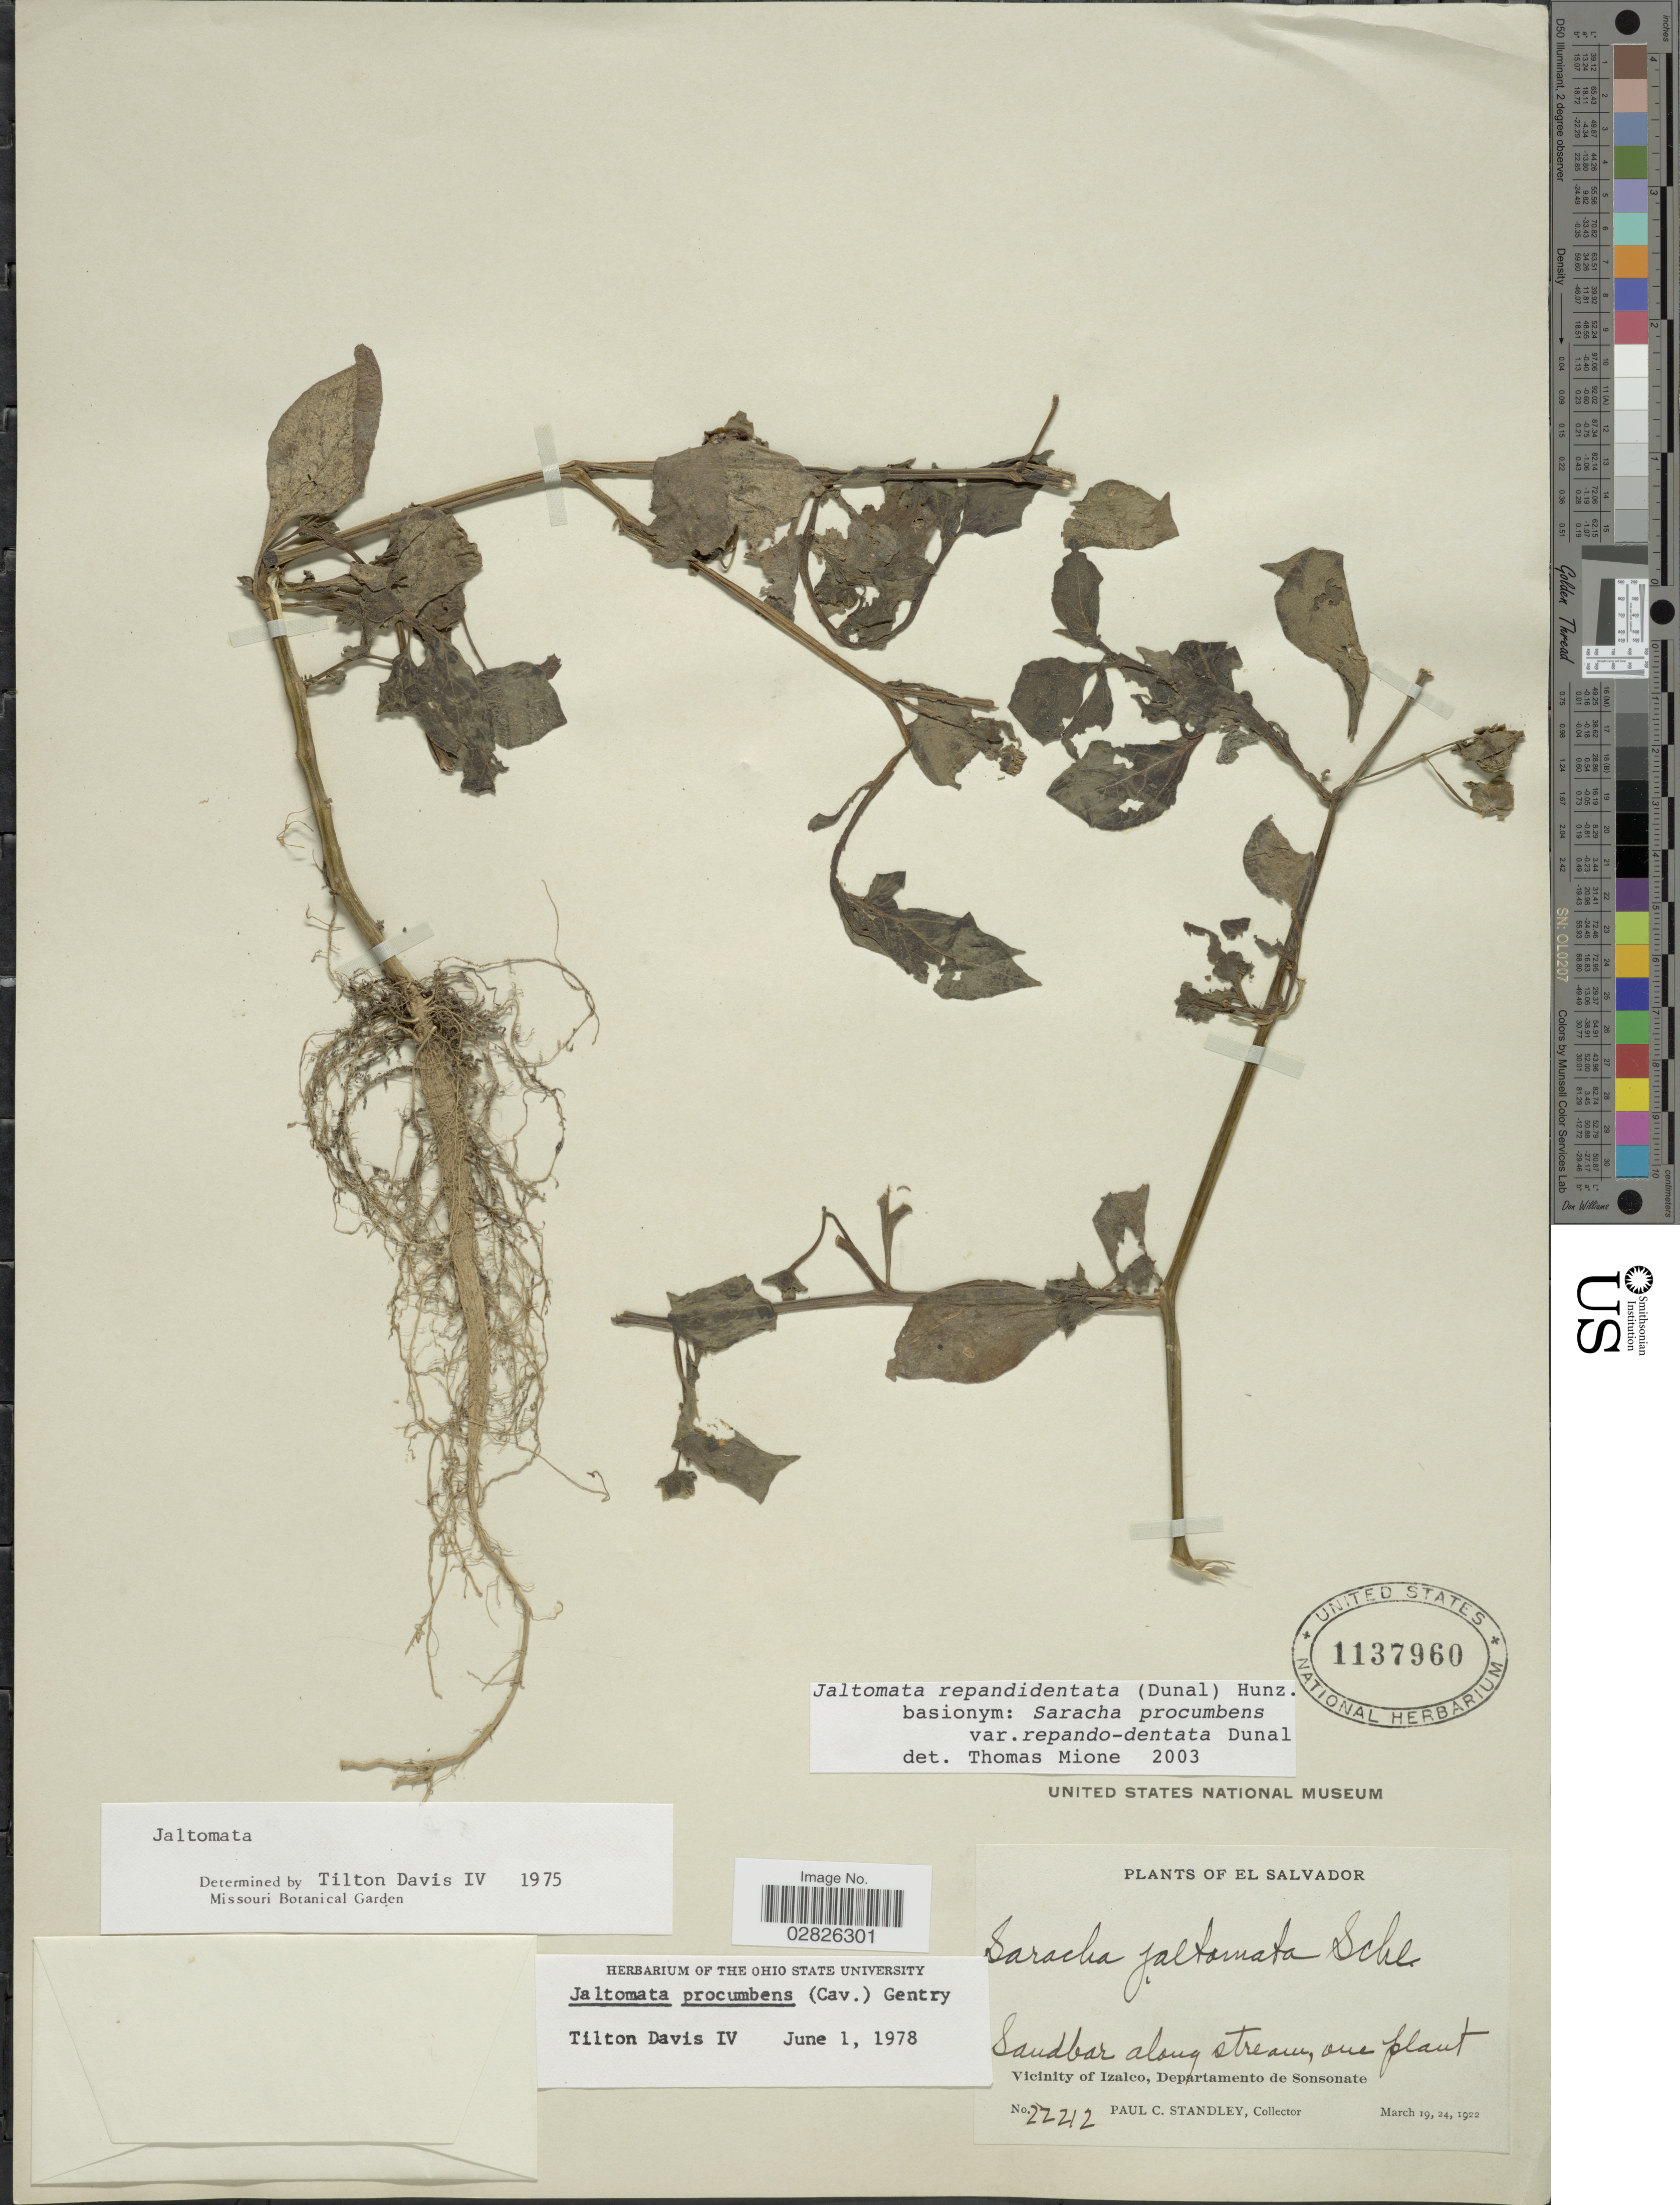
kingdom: Plantae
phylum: Tracheophyta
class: Magnoliopsida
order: Solanales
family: Solanaceae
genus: Jaltomata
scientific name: Jaltomata repandidentata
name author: (Dunal) Hunz.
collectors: P. C. Standley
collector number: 22212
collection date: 1922-03-19/1922-03-24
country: El Salvador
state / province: Sonsonate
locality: Vicinity of Izalco, Departamento de Sonsonate.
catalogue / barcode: US 1137960